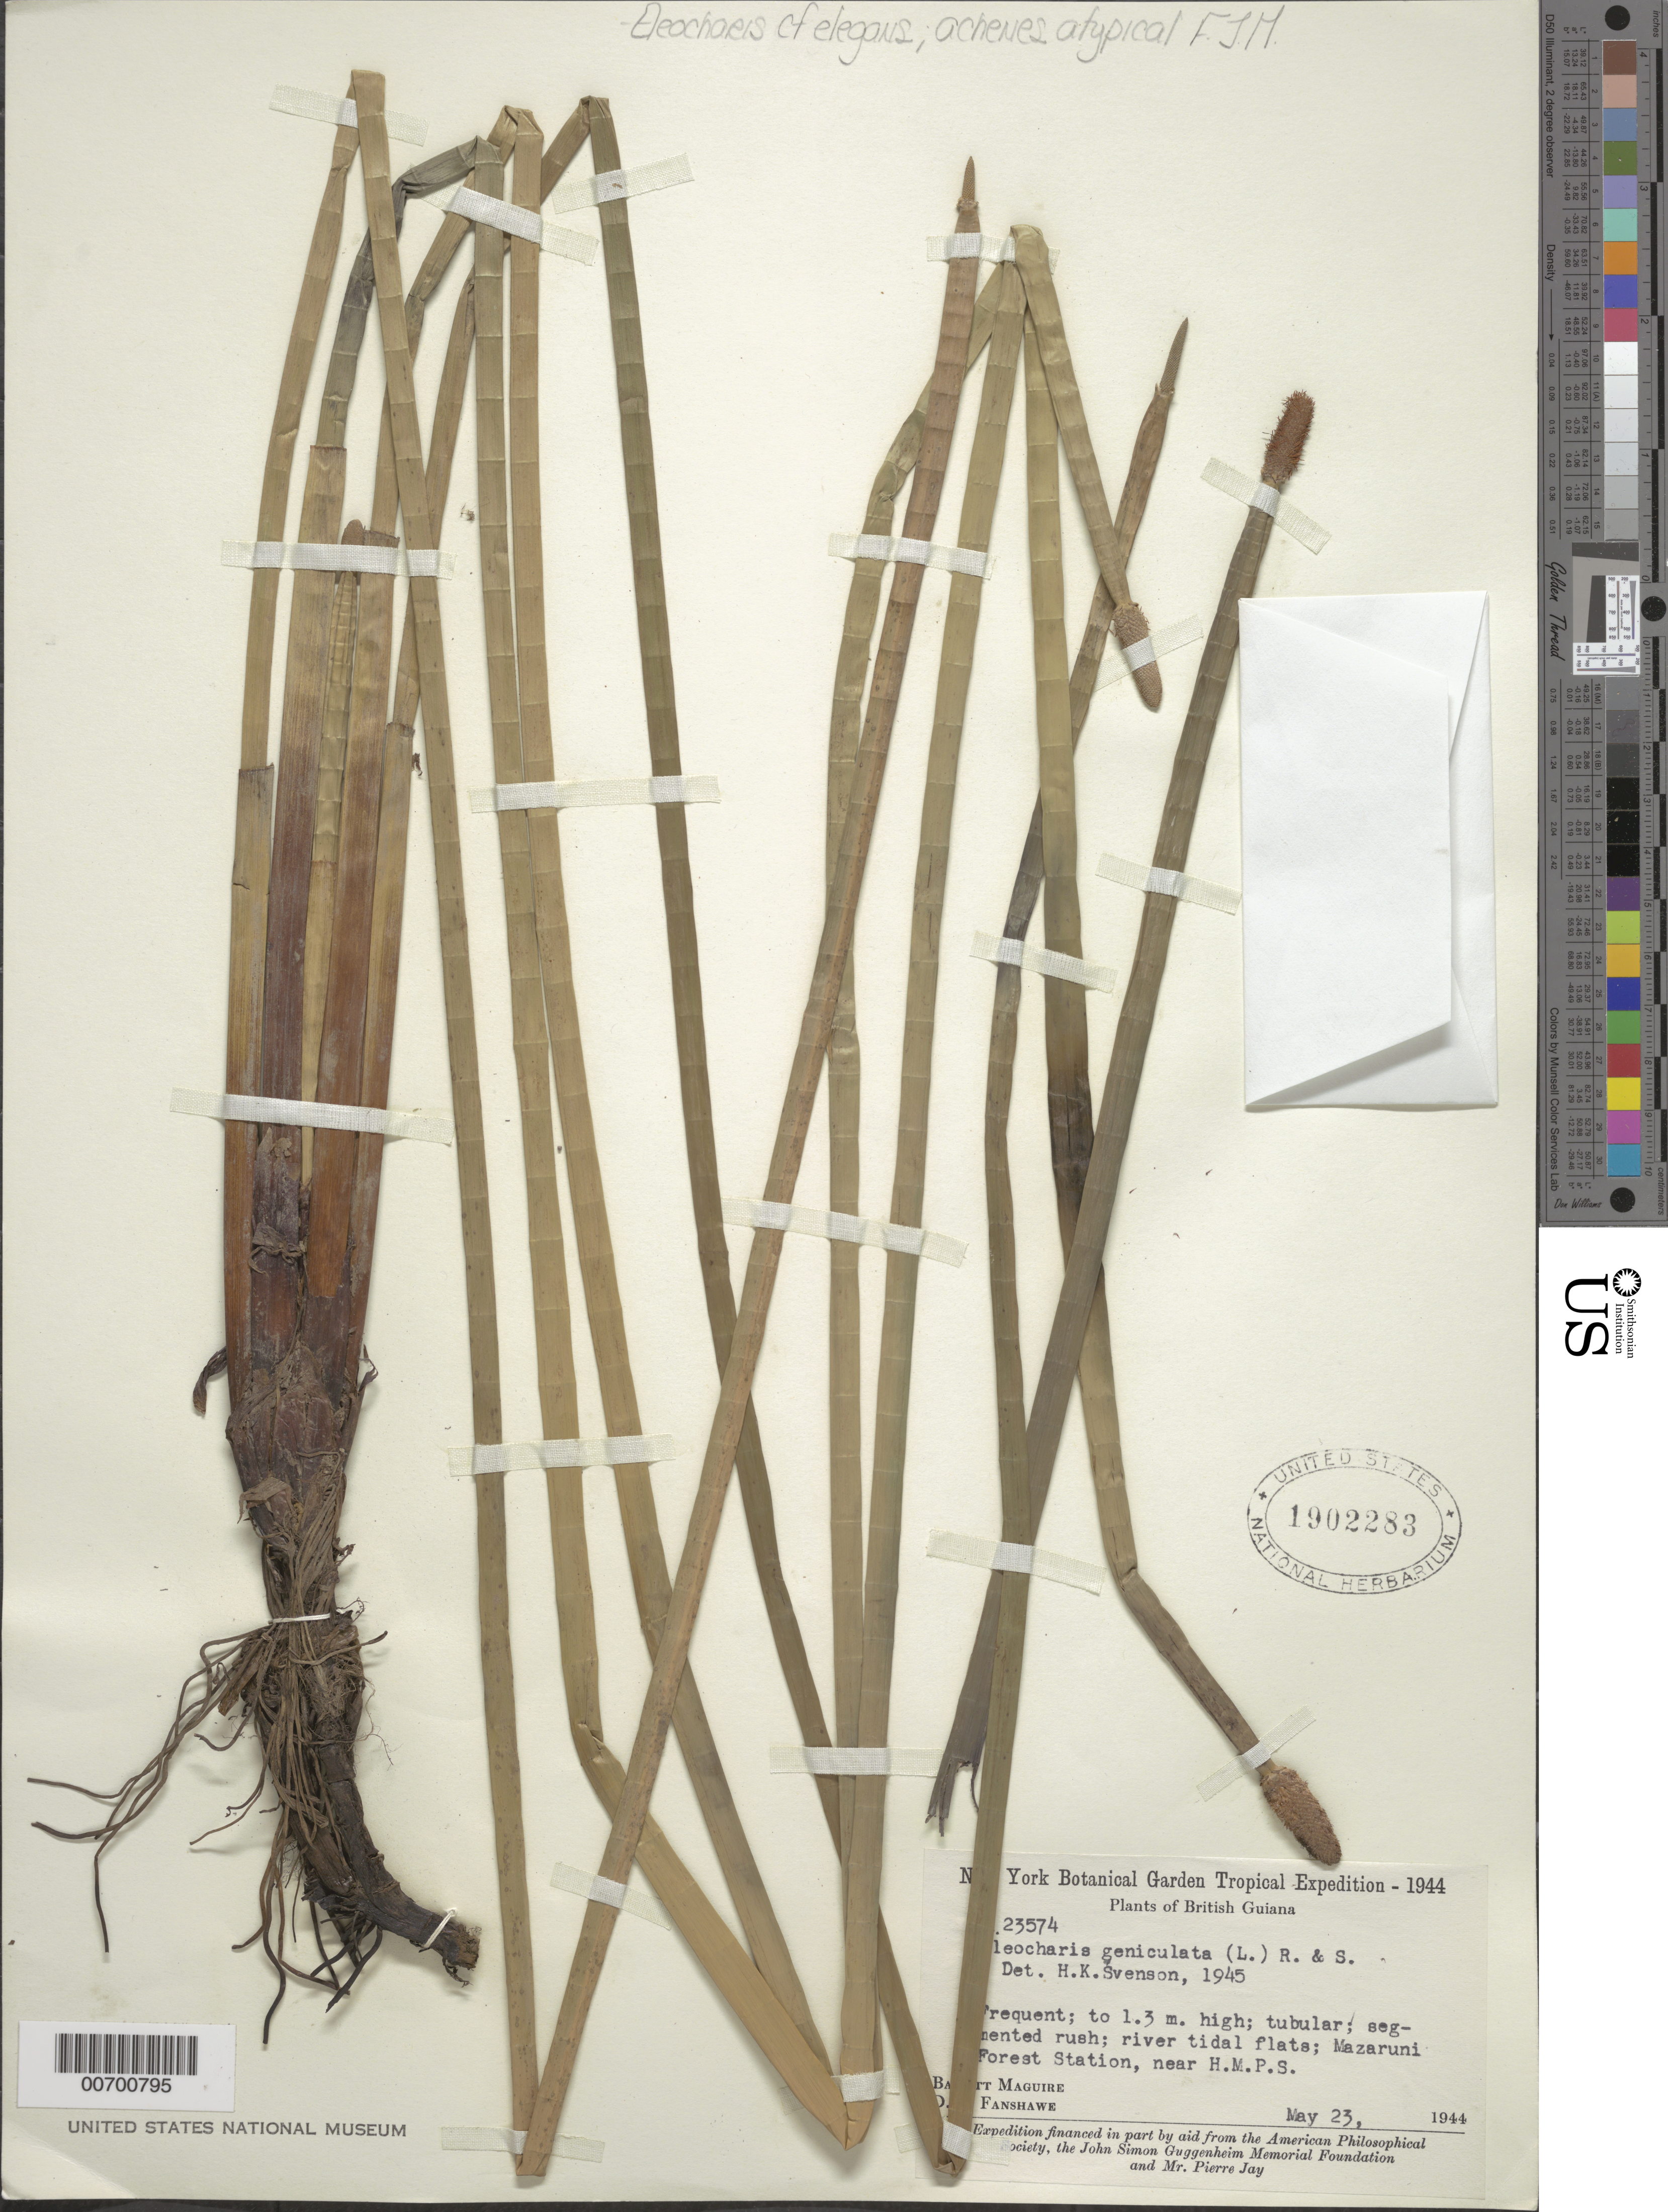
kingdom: Plantae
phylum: Tracheophyta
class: Liliopsida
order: Poales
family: Cyperaceae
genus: Eleocharis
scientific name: Eleocharis elegans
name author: (Kunth) Roem. & Schult.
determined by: Strong, Mark T., (BOT), Smithsonian Institution - National Museum of Natural History (UNITED STATES)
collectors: B. Maguire & D. B. Fanshawe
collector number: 23574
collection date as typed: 23-May-44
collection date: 1944-05-23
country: Guyana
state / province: Cuyuni-Mazaruni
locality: Mazaruni Forest Station, vic.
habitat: River tidal flats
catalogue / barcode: US 1902283